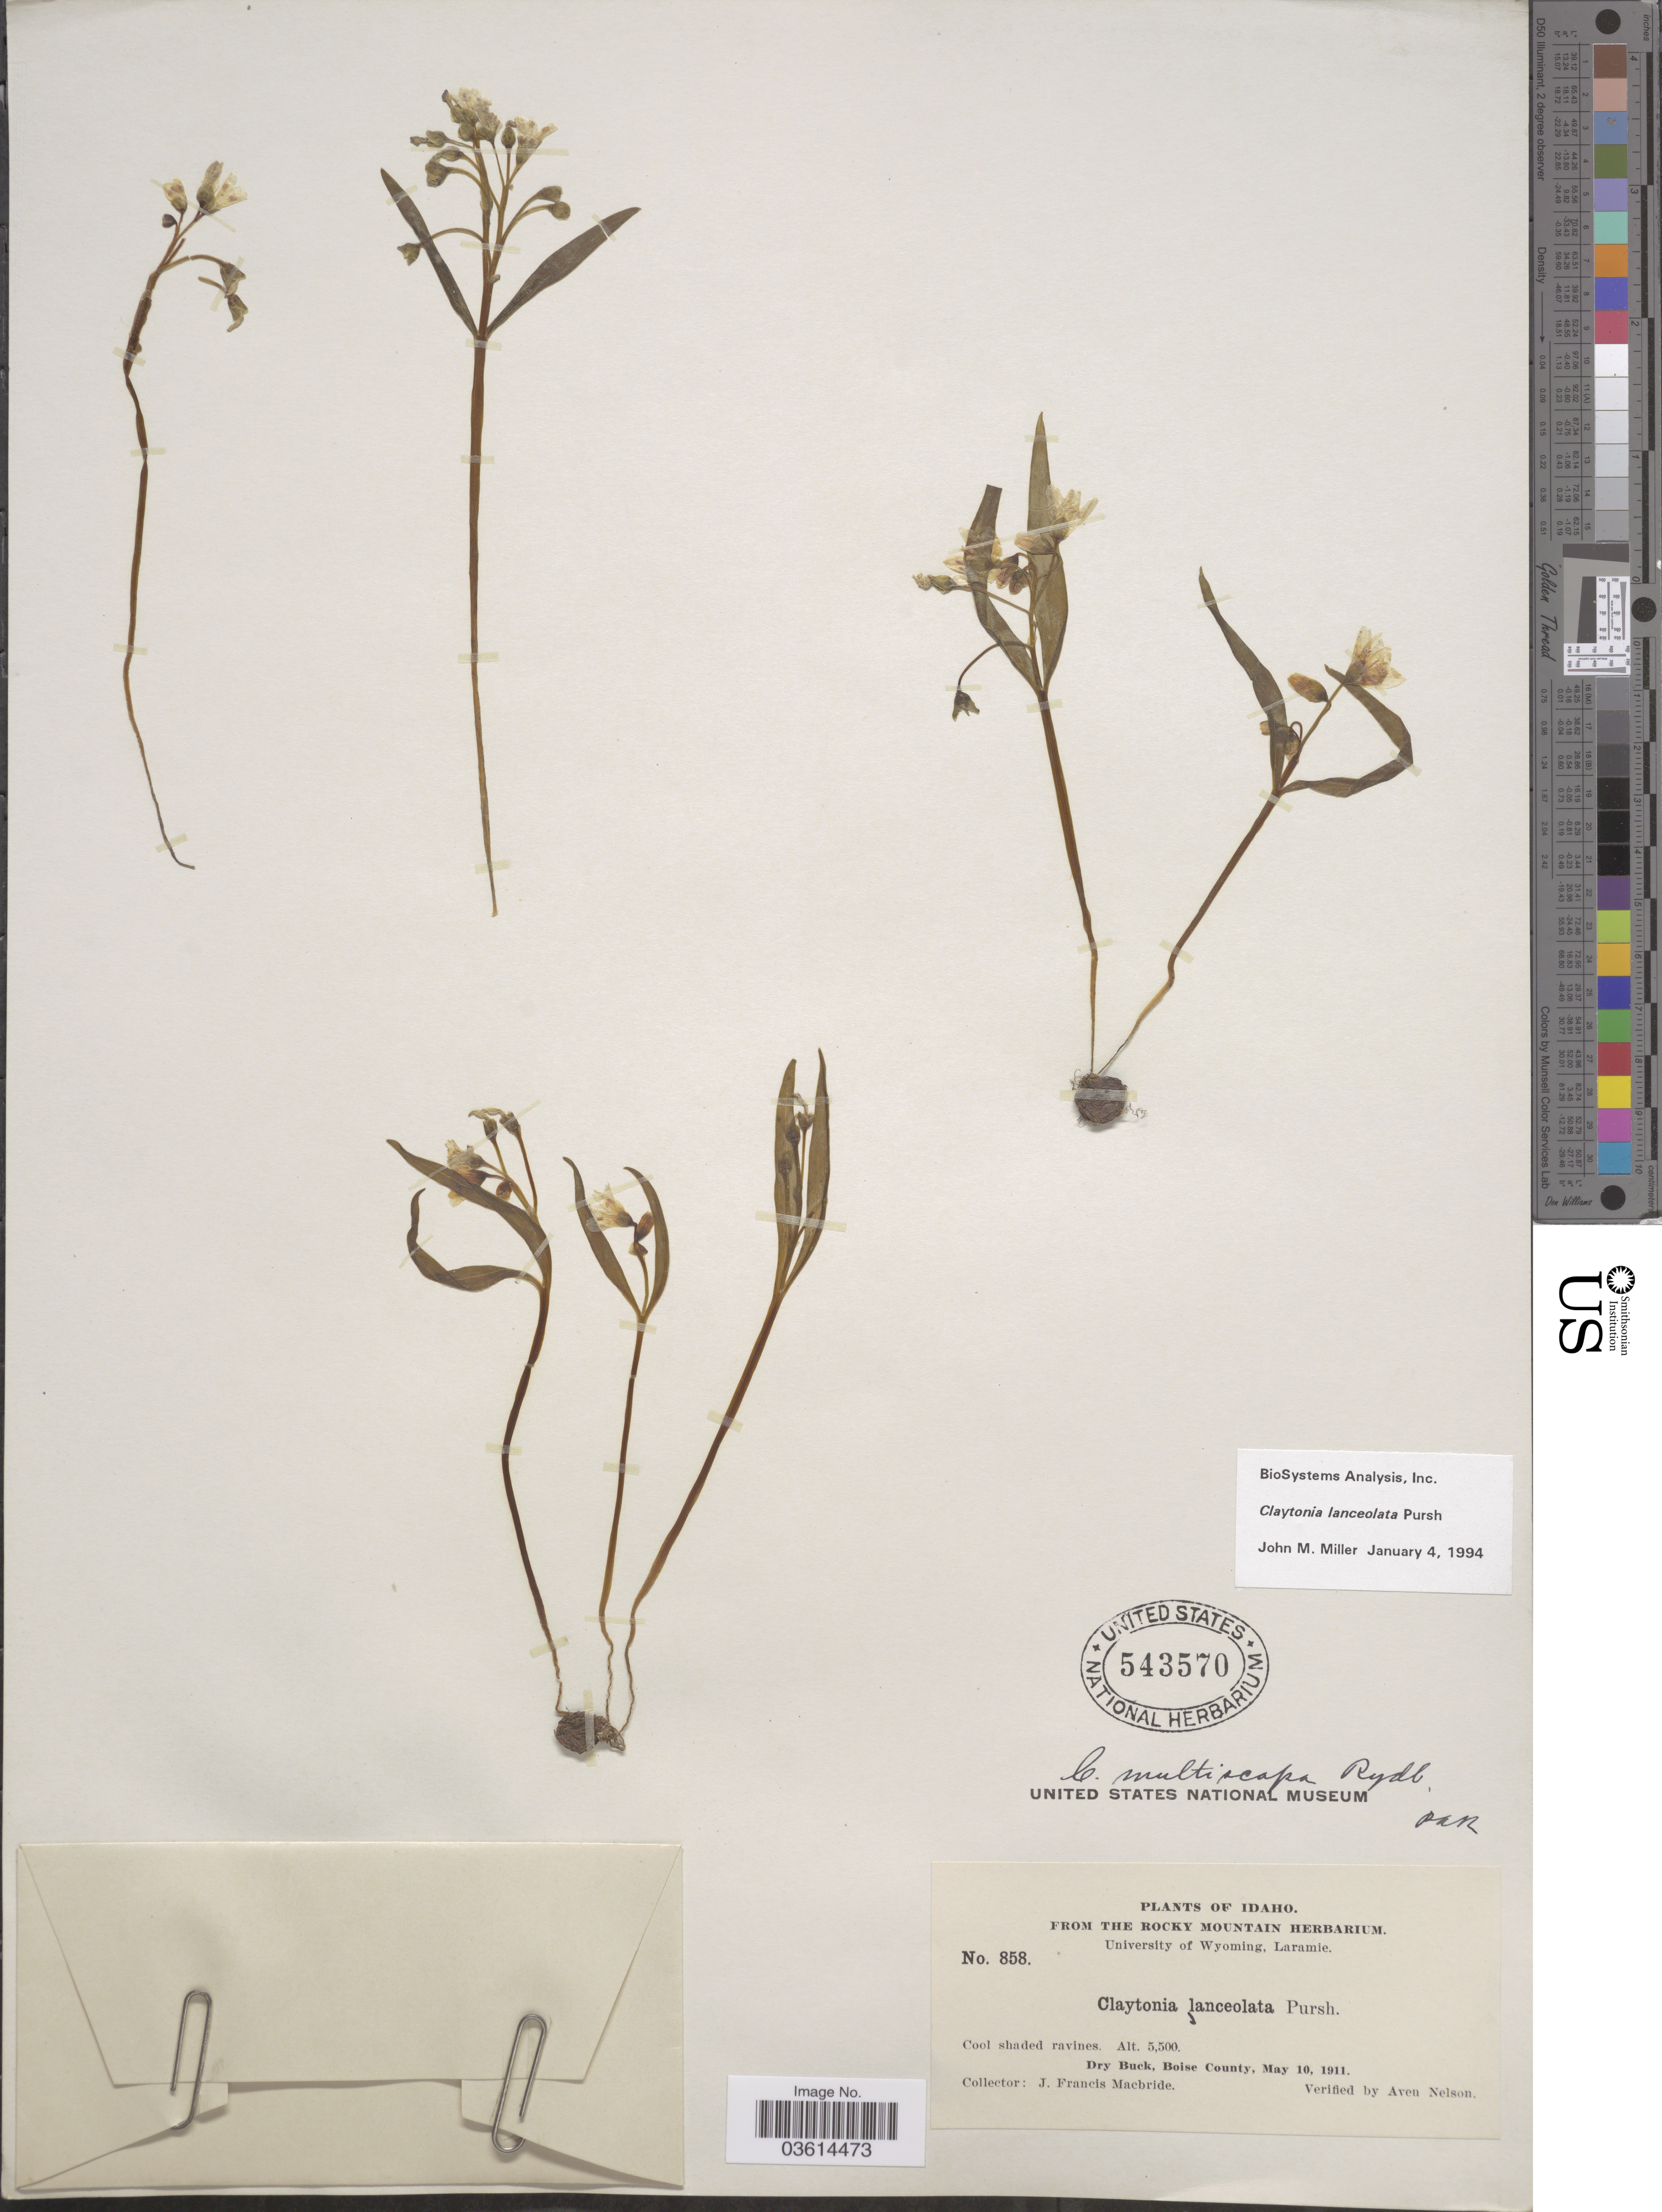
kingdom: Plantae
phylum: Tracheophyta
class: Magnoliopsida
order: Caryophyllales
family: Montiaceae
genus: Claytonia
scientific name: Claytonia lanceolata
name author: Pursh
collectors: J. F. Macbride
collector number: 858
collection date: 1911-05-10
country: United States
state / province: Idaho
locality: Dry Buck, Boise County.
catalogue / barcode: US 543570